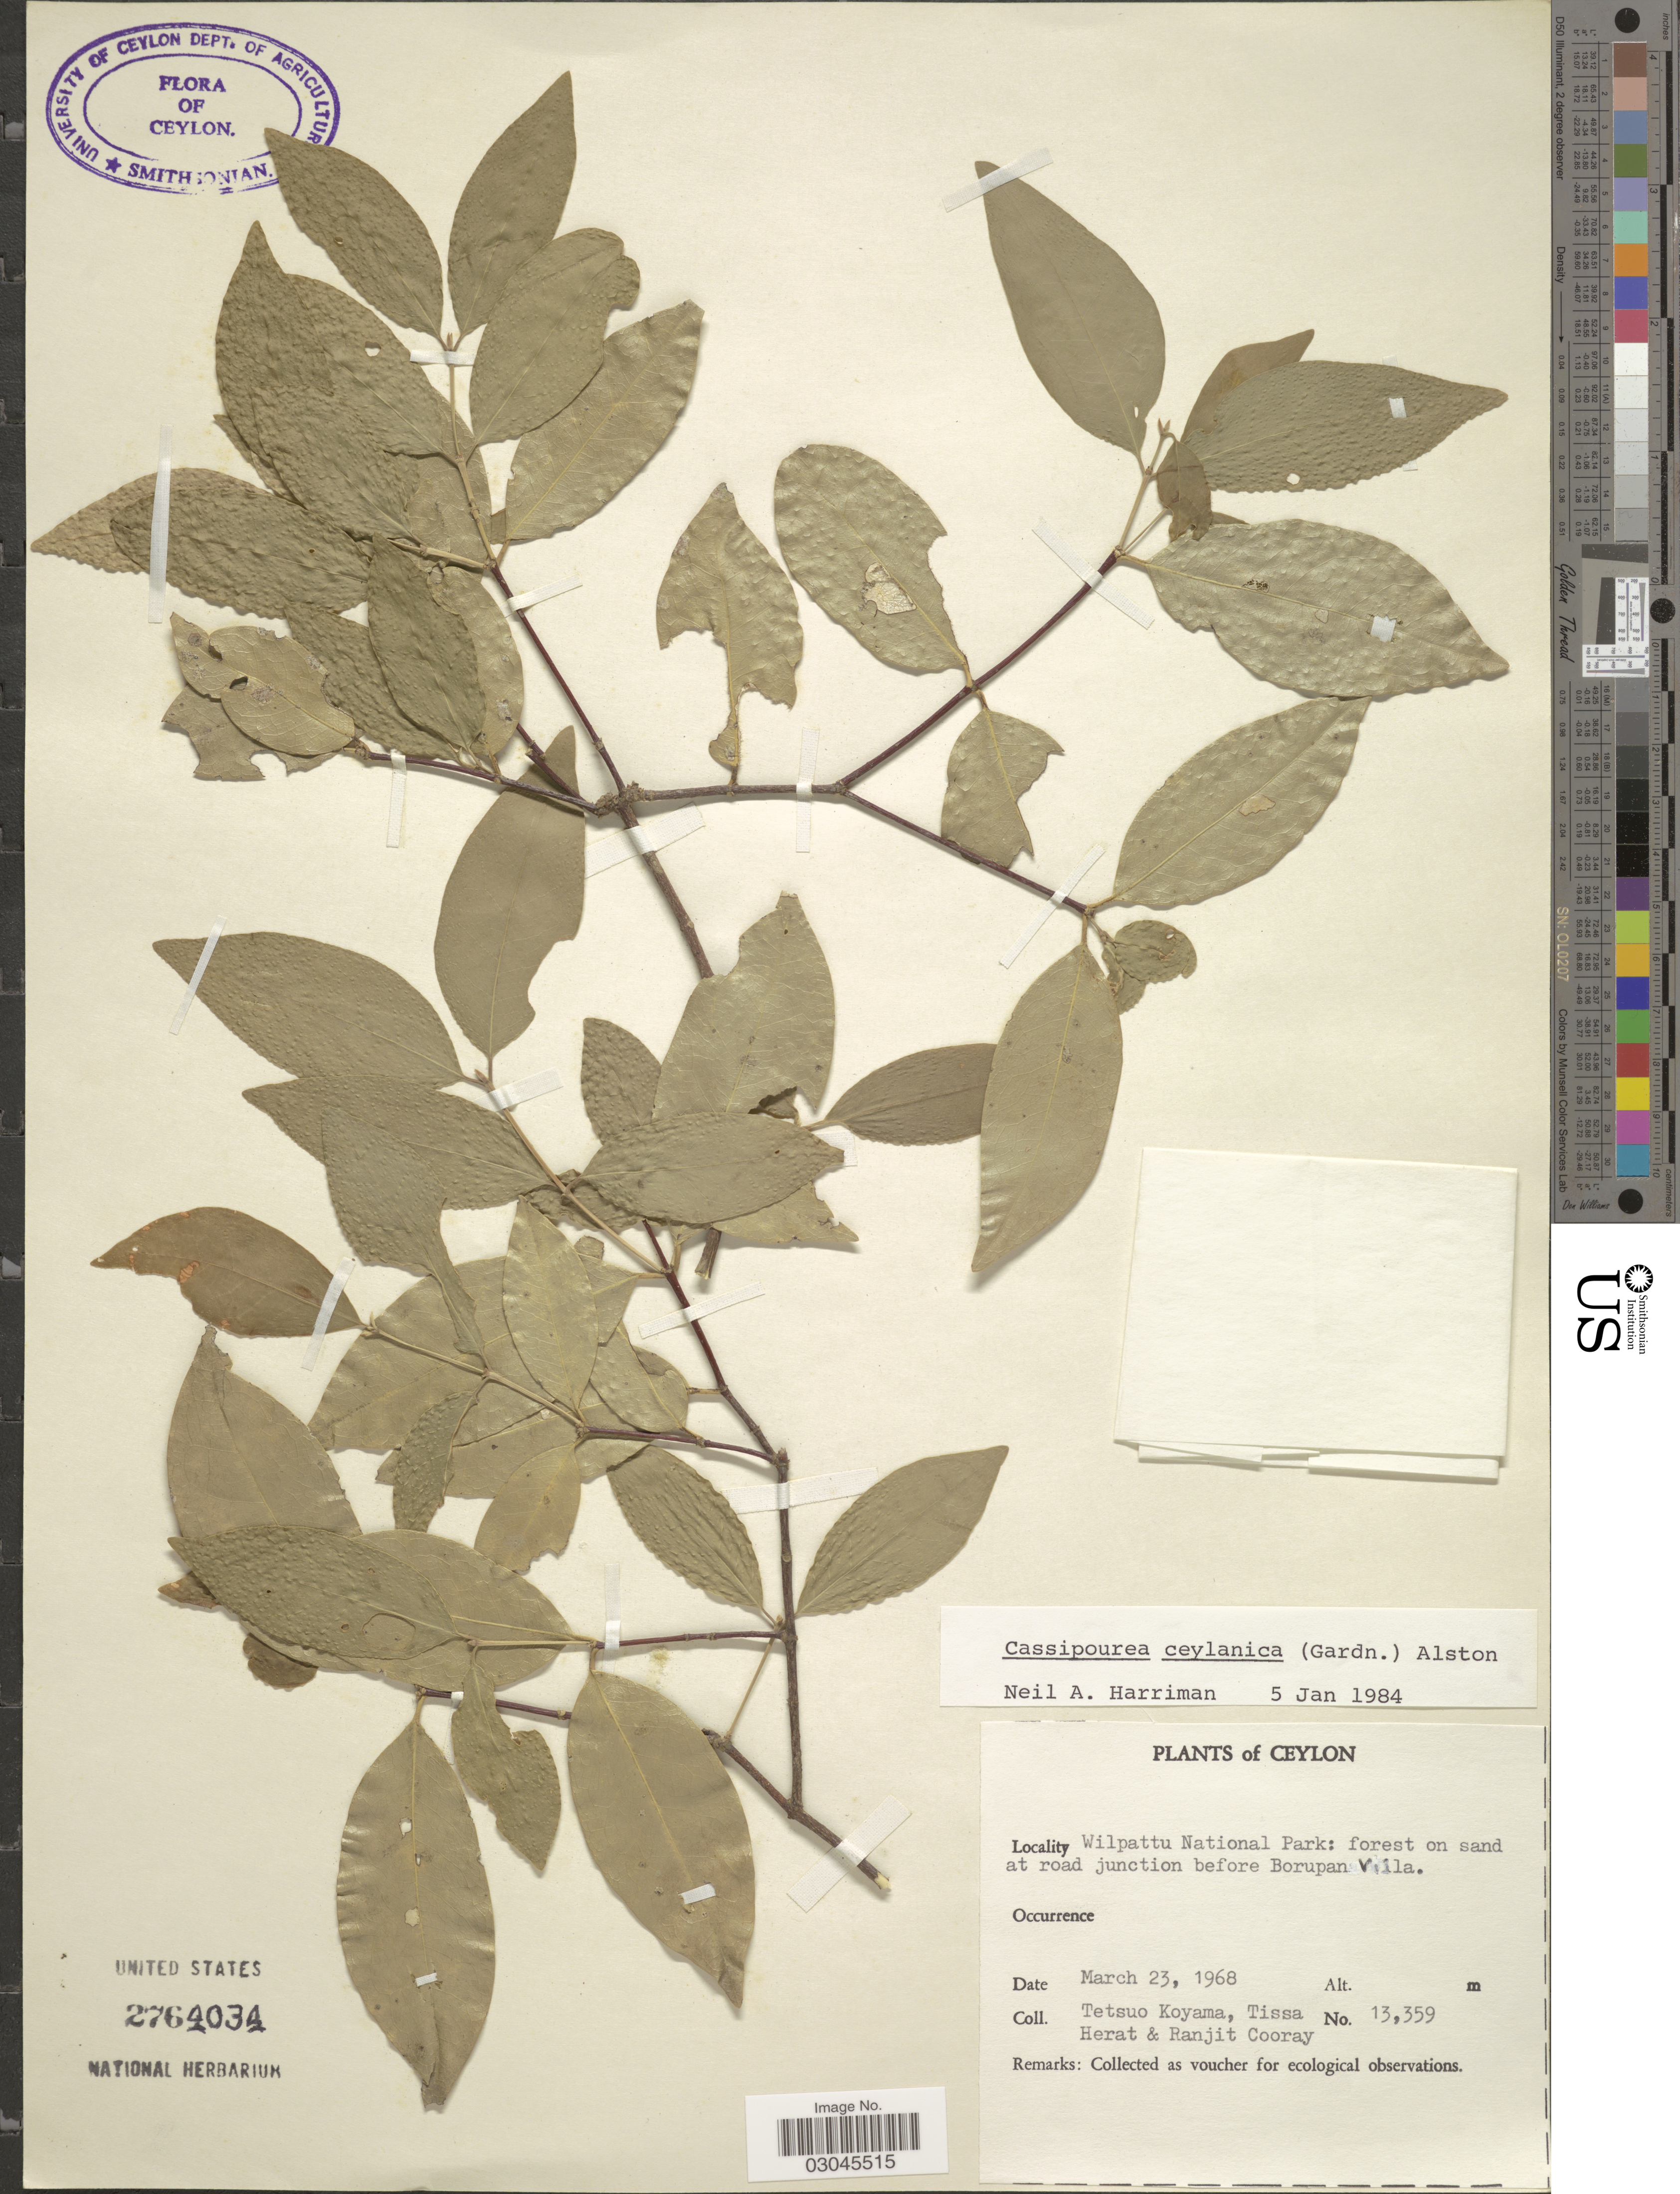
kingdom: Plantae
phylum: Tracheophyta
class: Magnoliopsida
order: Malpighiales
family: Rhizophoraceae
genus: Cassipourea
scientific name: Cassipourea ceylanica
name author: (Gardner) Alston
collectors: T. Koyama, T. Herat & R. Cooray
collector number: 13359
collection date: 1968-03-23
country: Sri Lanka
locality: Ceylon. Wilpattu National Park: forest on sand at road junction before Borupan Villa.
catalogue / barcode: US 2764034